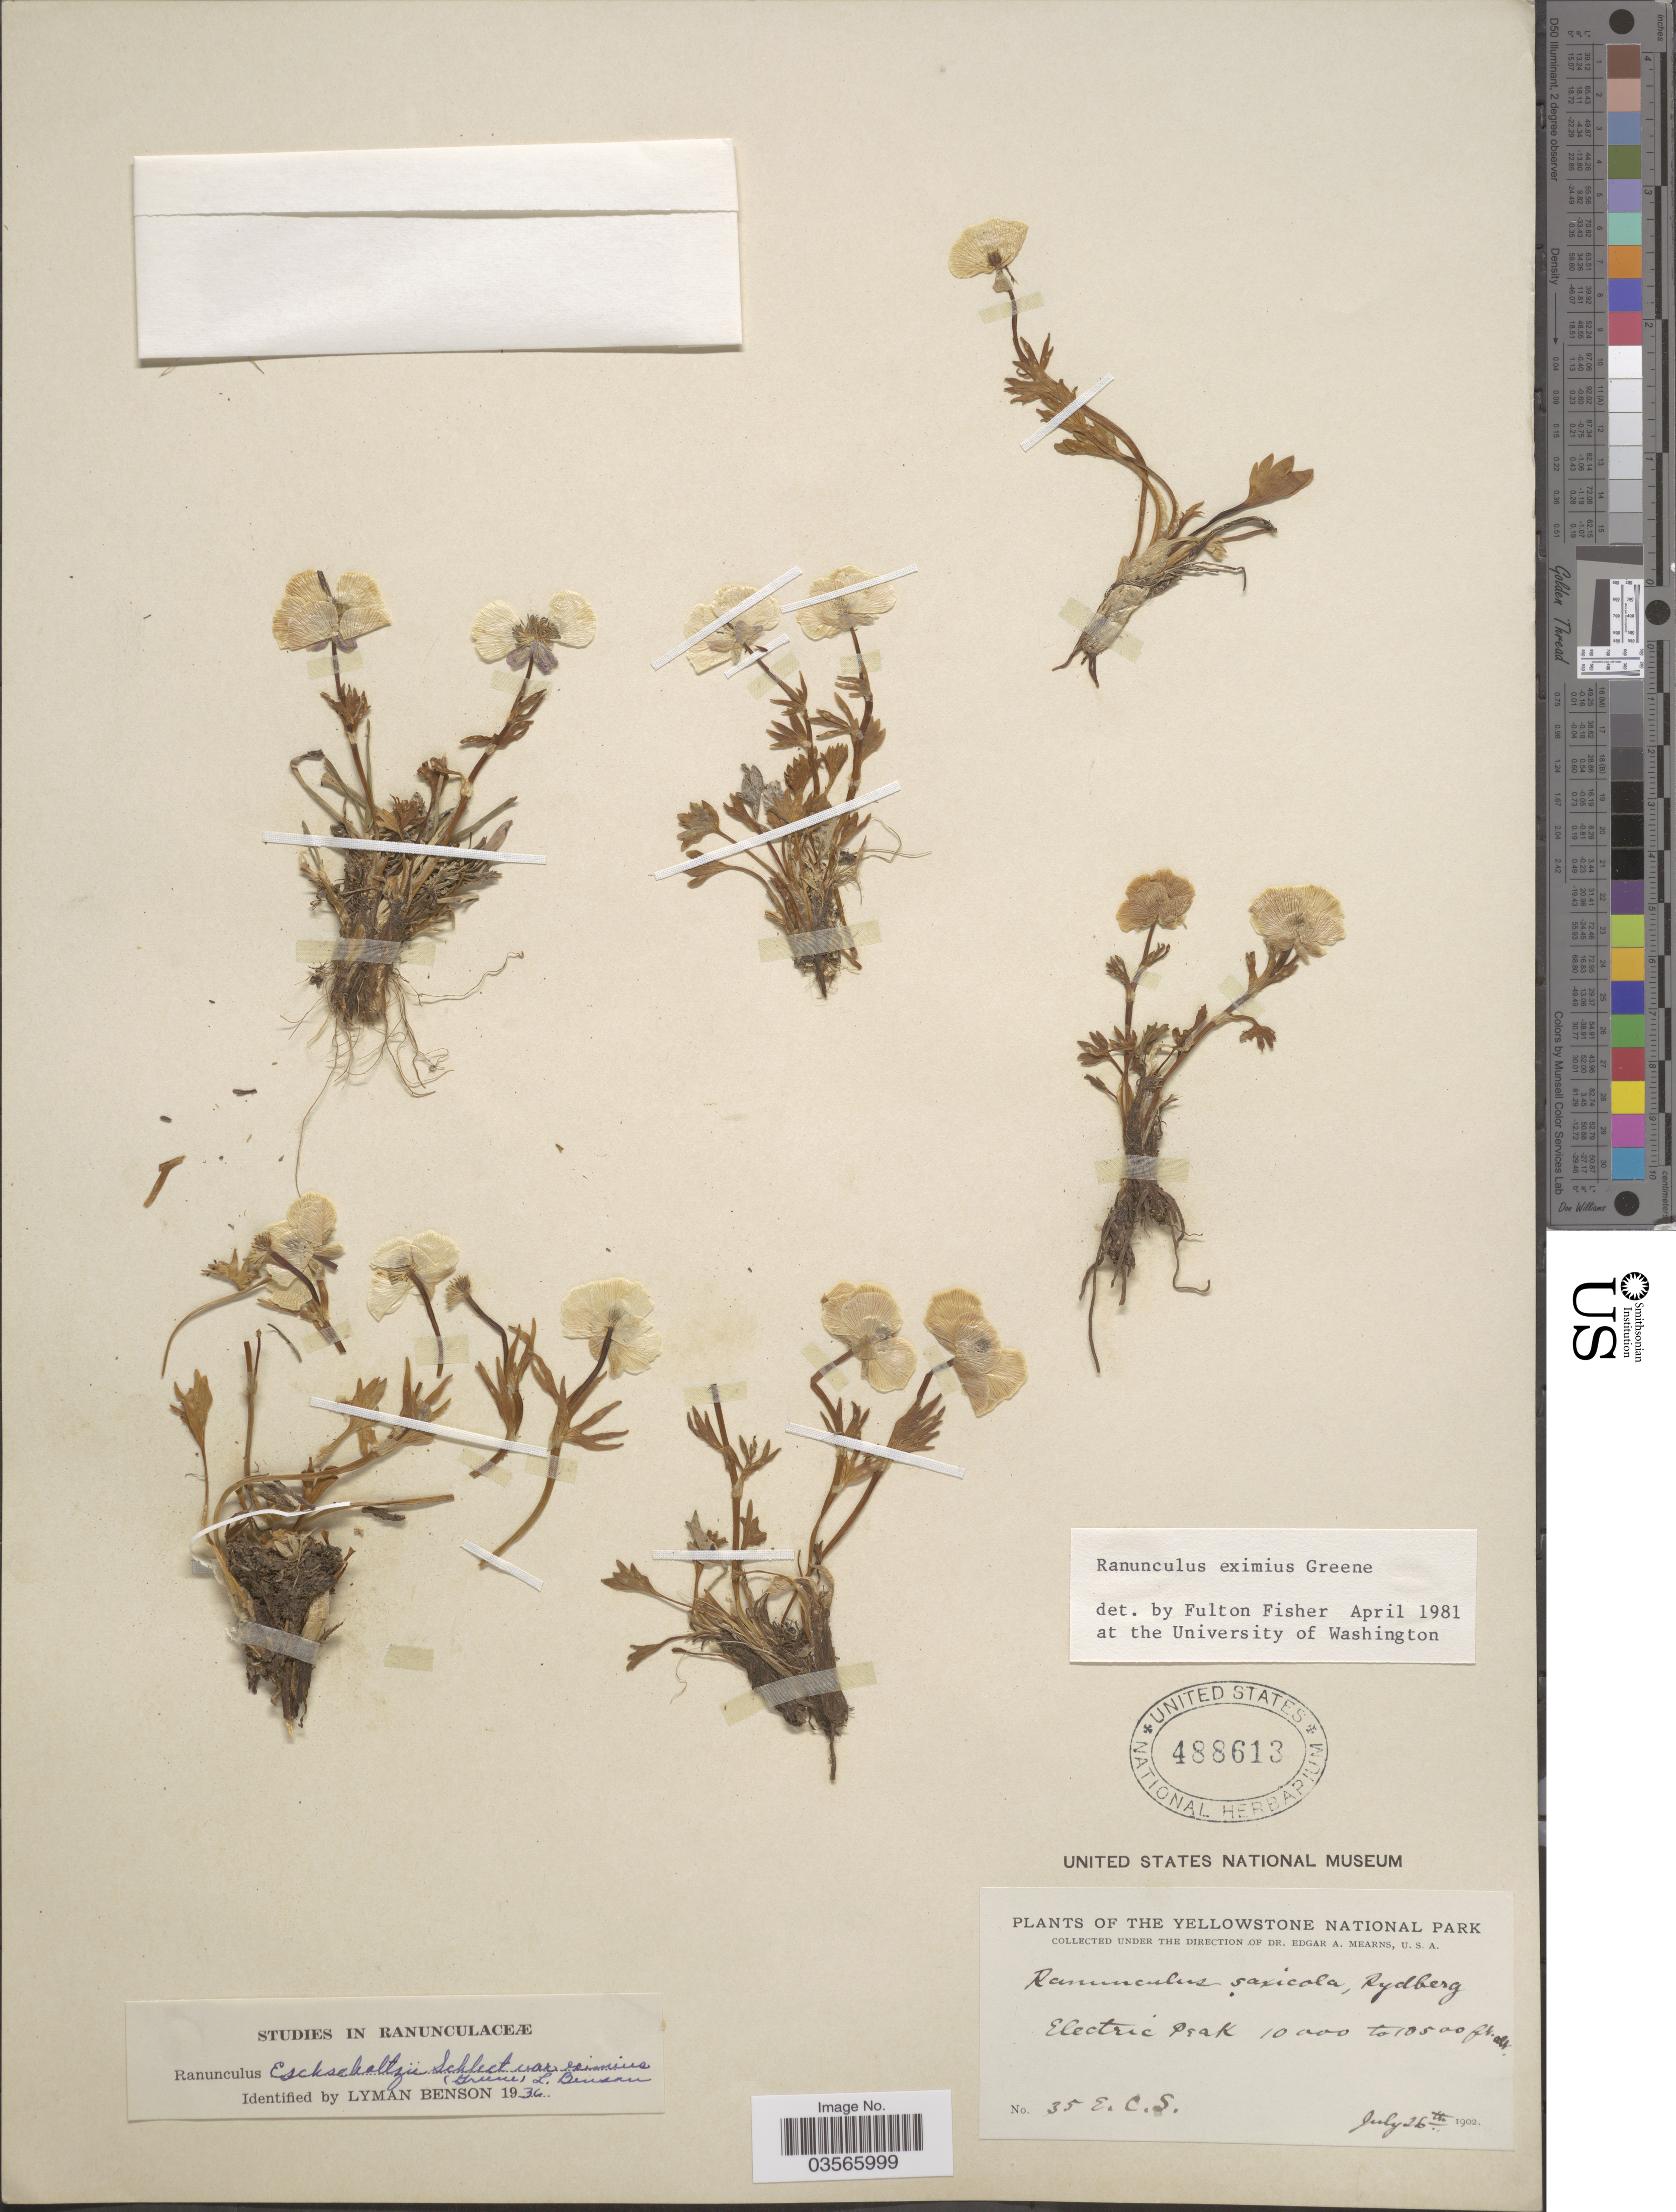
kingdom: Plantae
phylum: Tracheophyta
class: Magnoliopsida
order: Ranunculales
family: Ranunculaceae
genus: Ranunculus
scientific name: Ranunculus eximius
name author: Greene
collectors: E. C. Smith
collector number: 35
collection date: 1902-07-26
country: United States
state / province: Montana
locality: The Yellowstone National Park. Electric Peak.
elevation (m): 3048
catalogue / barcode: US 488613